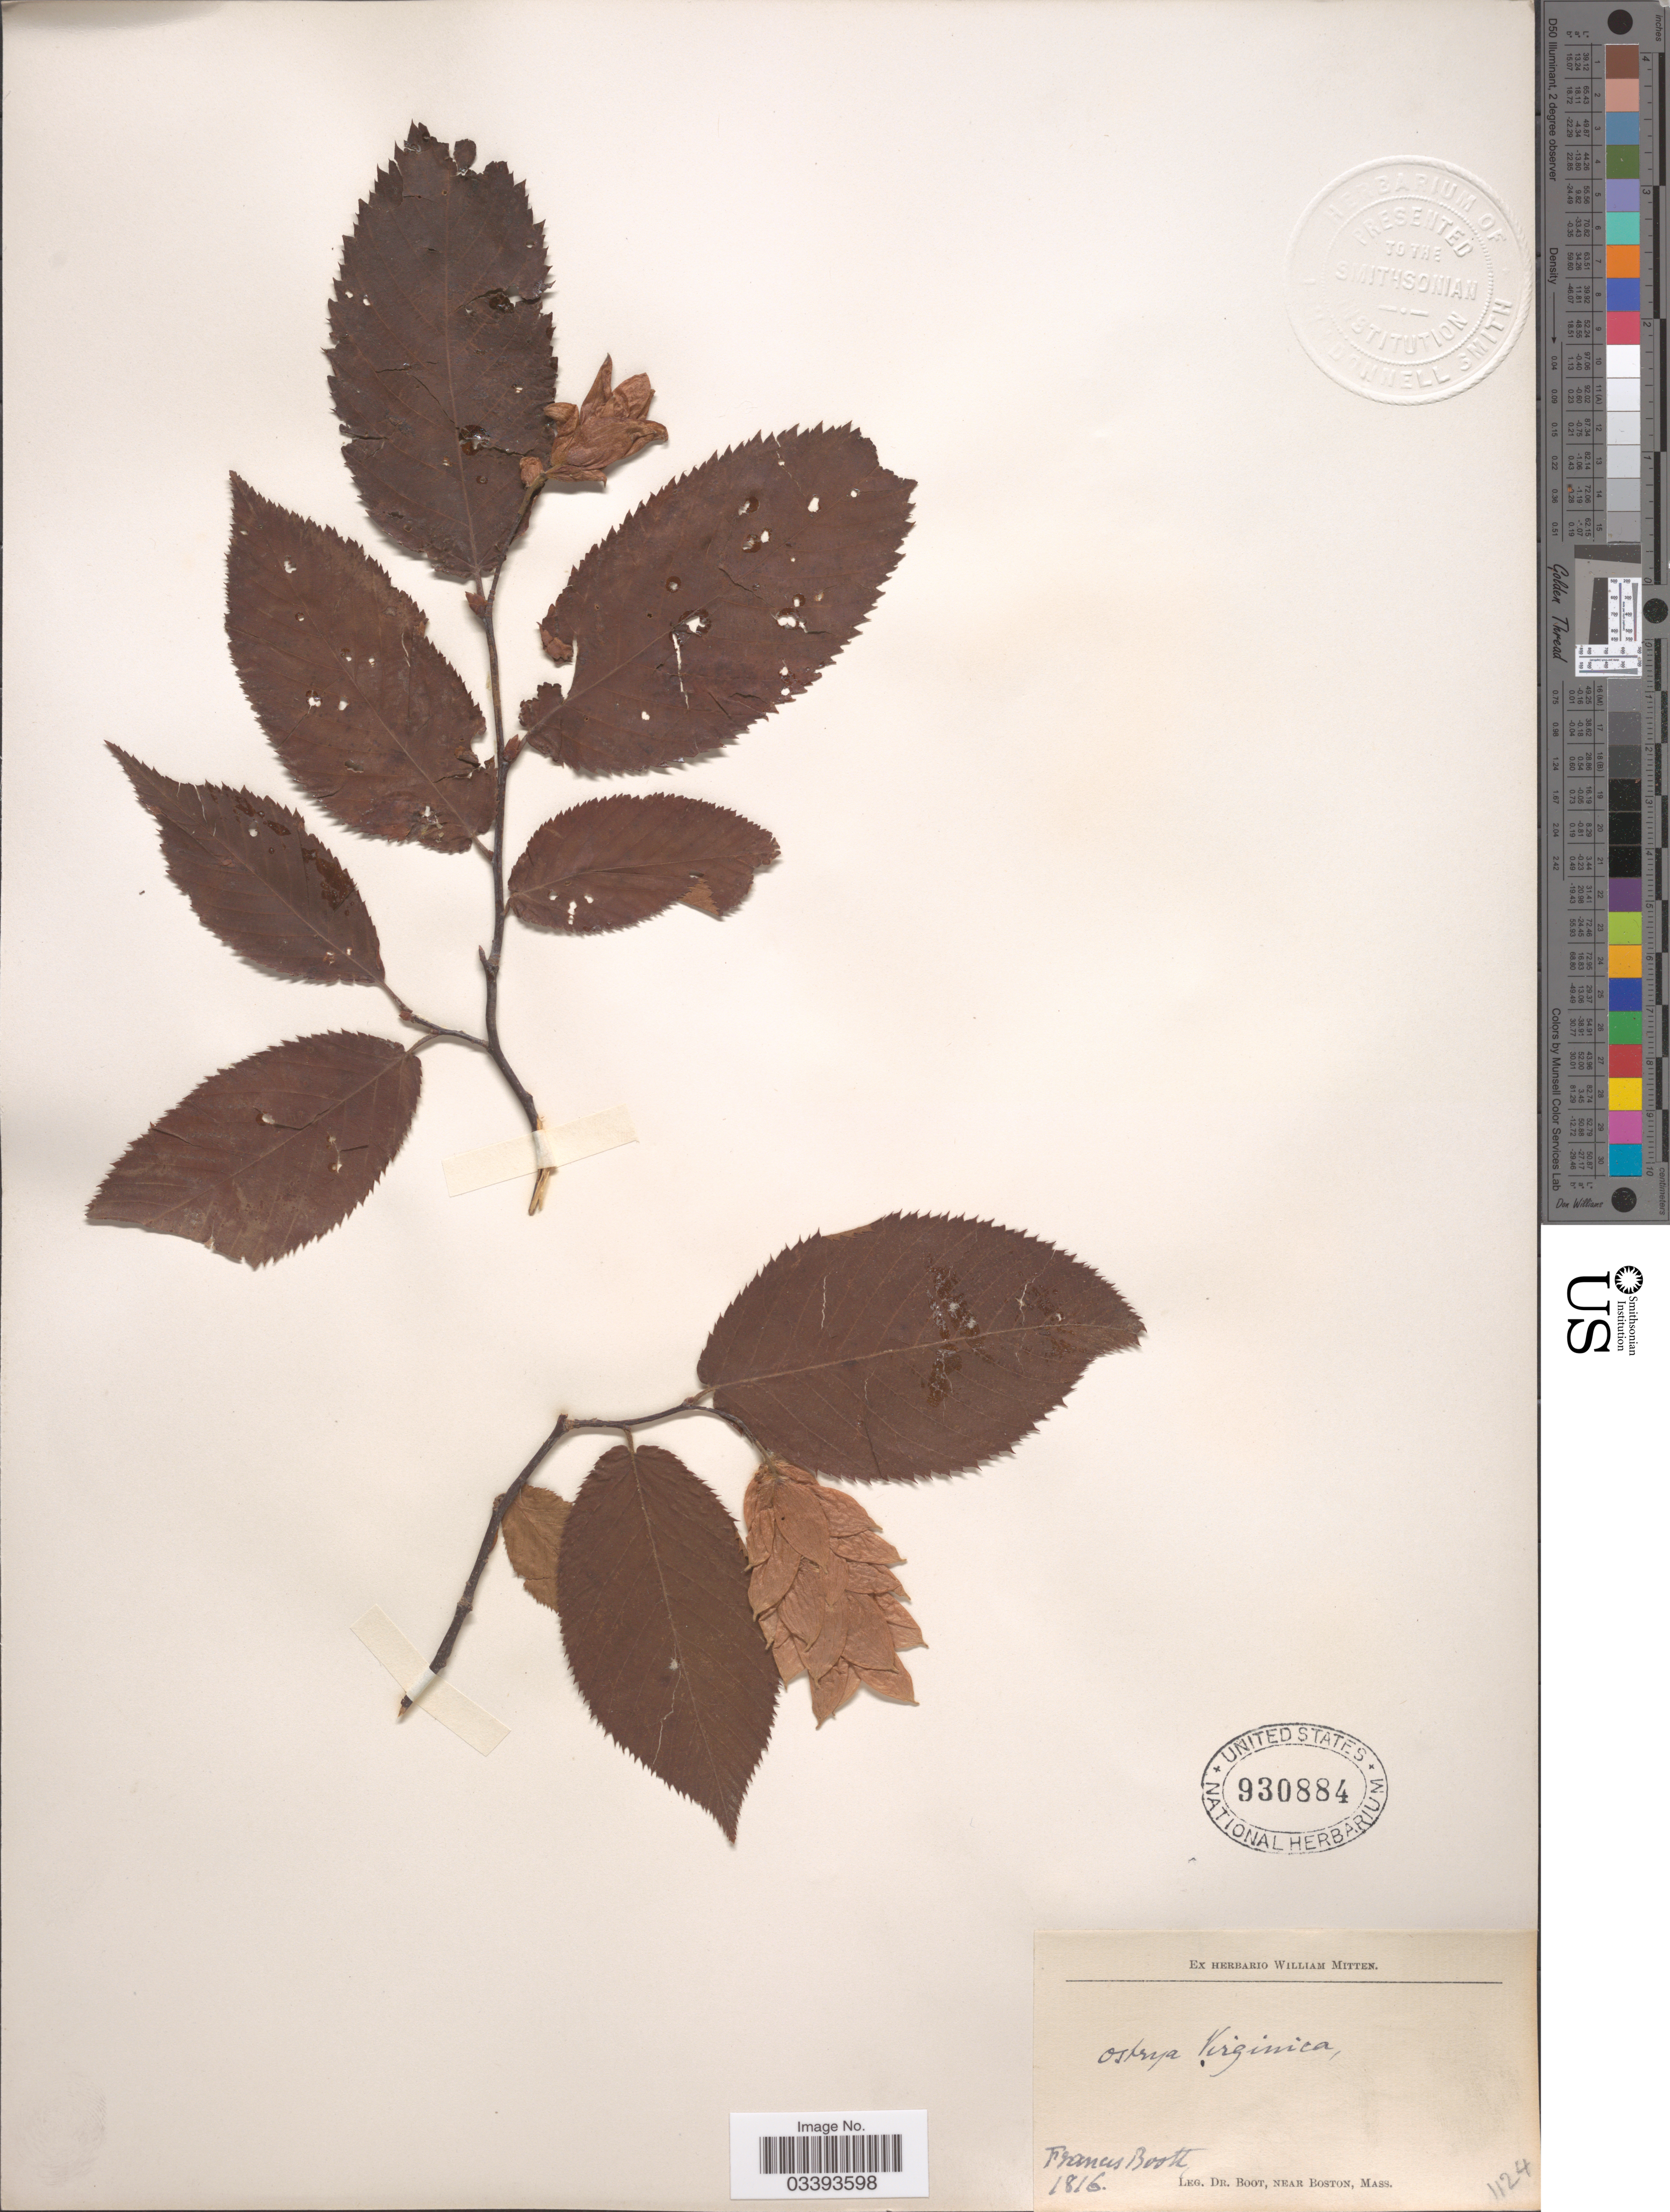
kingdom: Plantae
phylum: Tracheophyta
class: Magnoliopsida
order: Fagales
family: Betulaceae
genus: Ostrya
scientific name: Ostrya virginiana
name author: (Mill.) K. Koch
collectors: -. Booth & F. M. B. Boott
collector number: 1124?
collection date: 1816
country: United States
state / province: Massachusetts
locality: Near Boston, Mass.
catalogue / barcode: US 930884